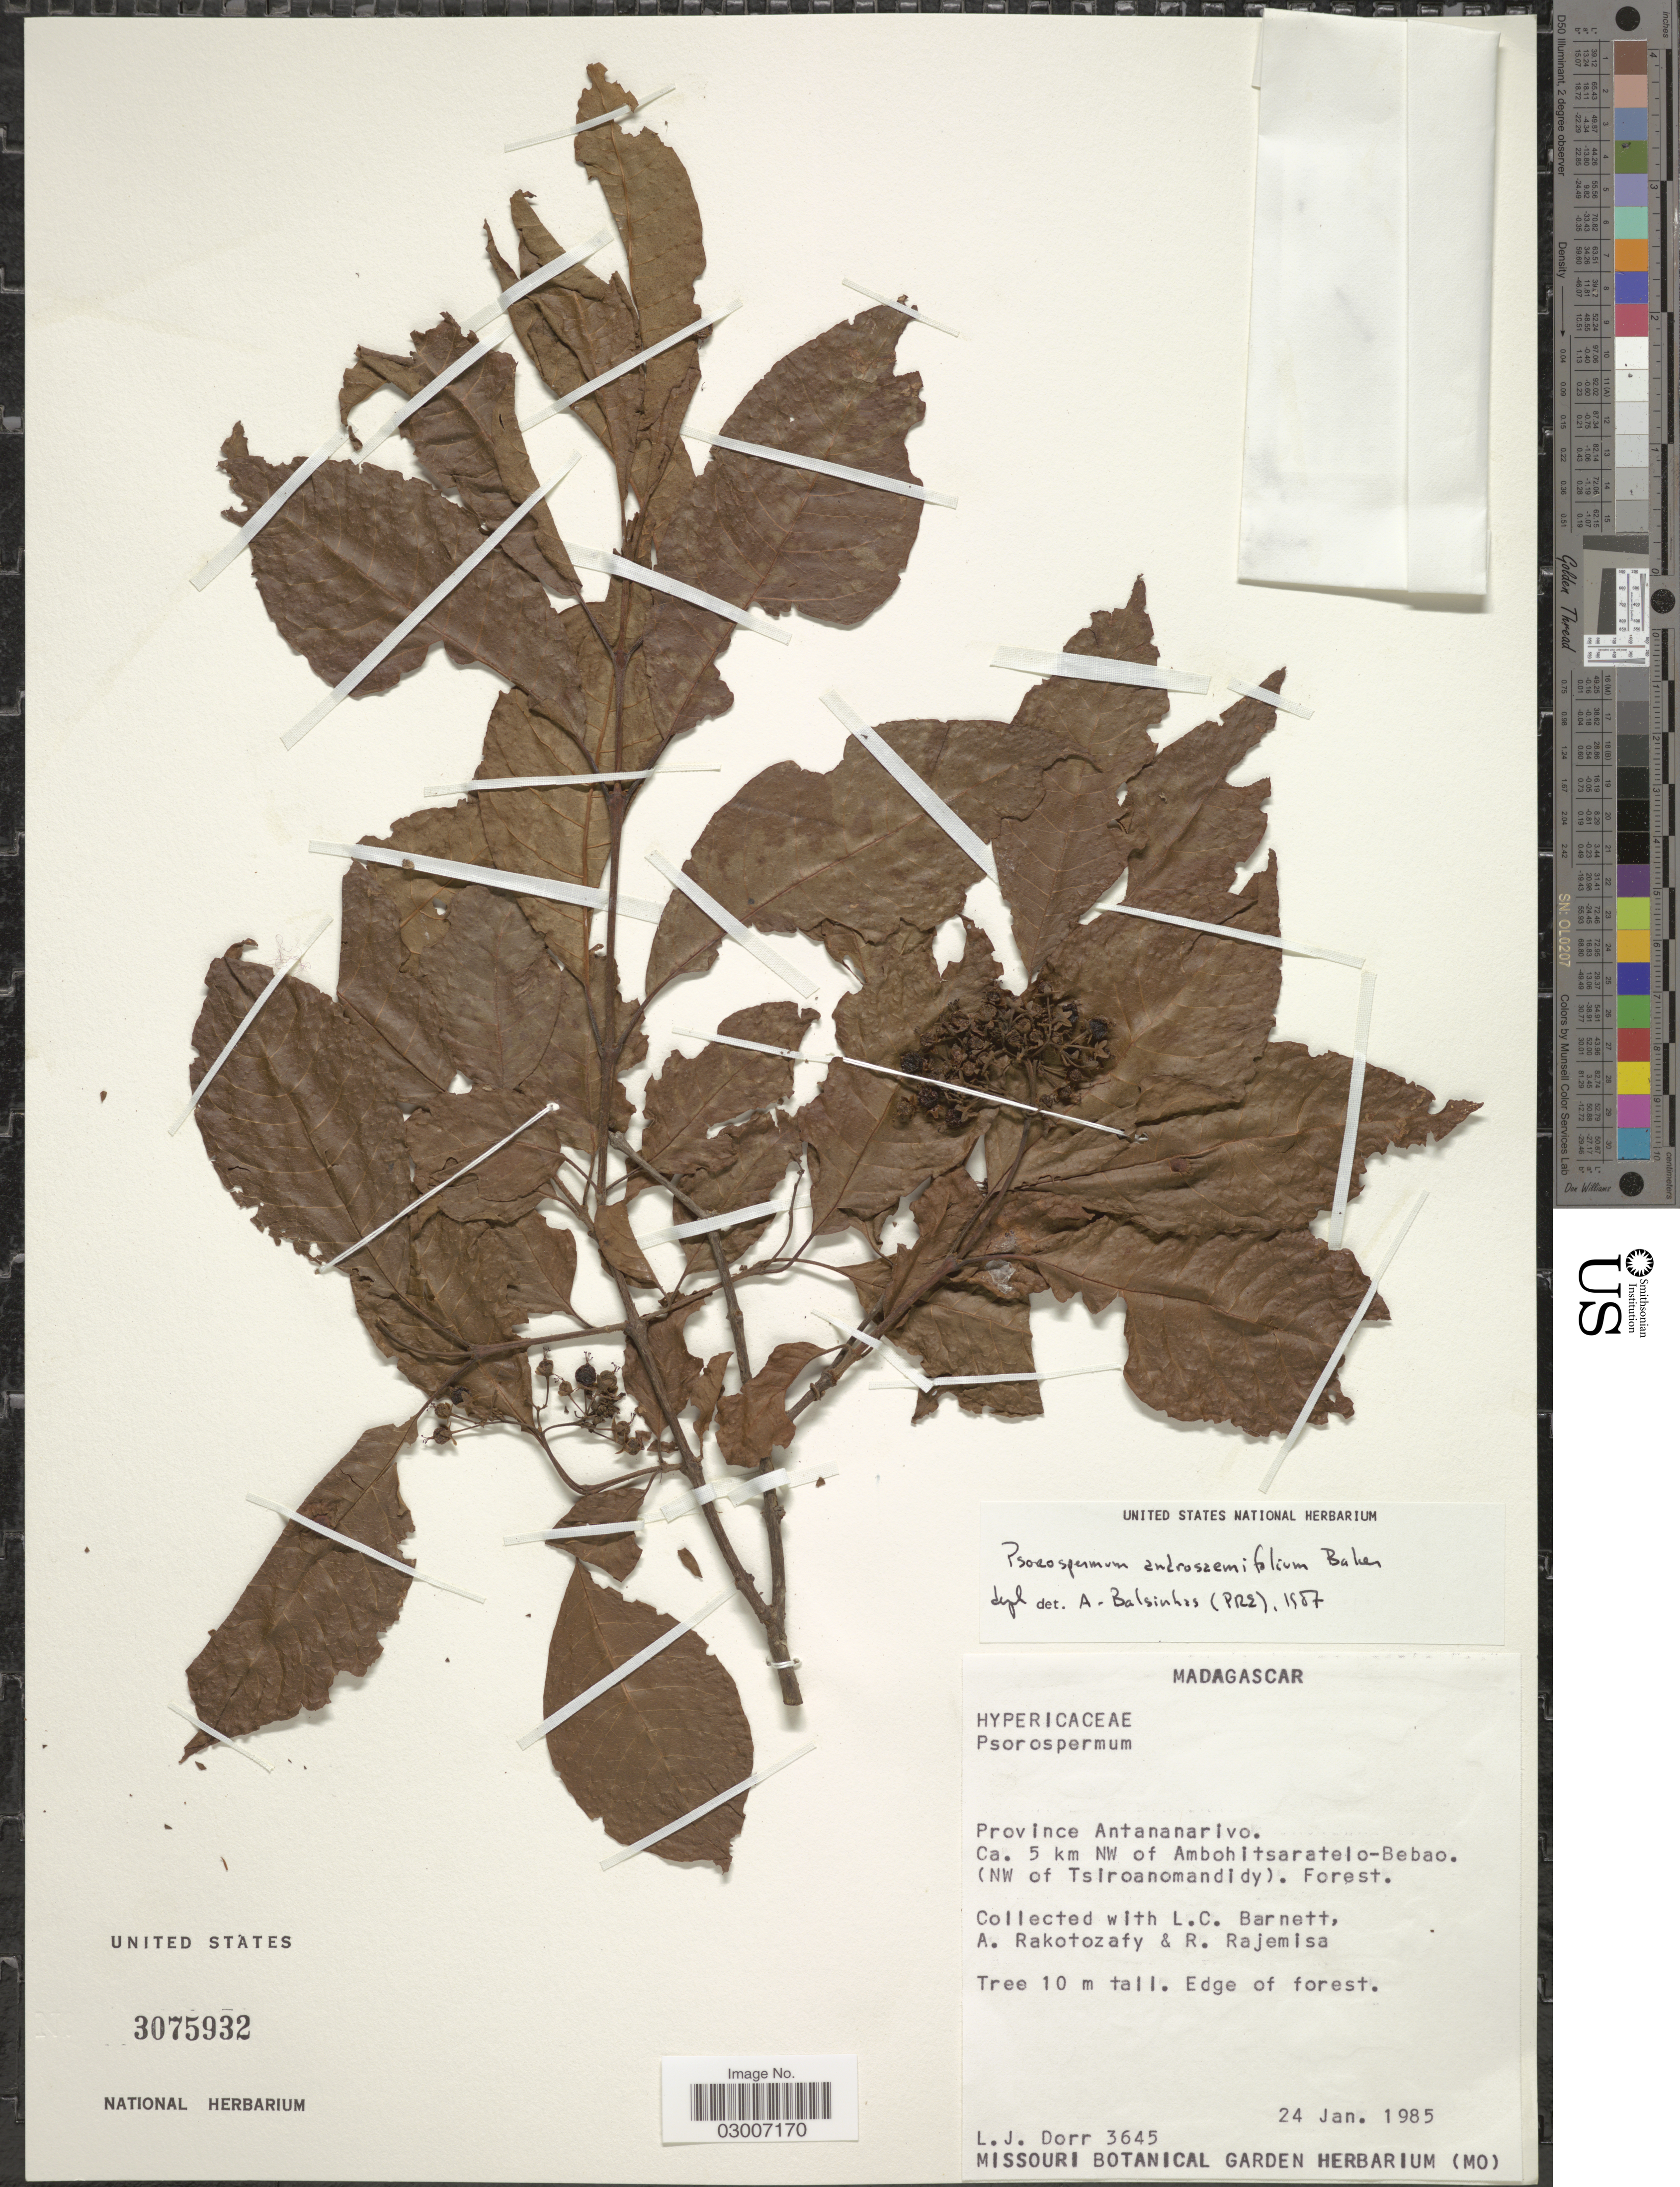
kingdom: Plantae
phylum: Tracheophyta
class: Magnoliopsida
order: Malpighiales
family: Hypericaceae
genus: Psorospermum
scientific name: Psorospermum androsaemifolium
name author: Baker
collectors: L. J. Dorr, L. C. Barnett, A. Rakotozafy & R. Rajemisa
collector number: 3645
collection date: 1985-01-24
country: Madagascar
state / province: Bongolava / Menabe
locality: Ca. 5 km NW of Ambohitsaratelo-Bebao. (NW of Tsiroanomandidy).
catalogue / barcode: US 3075932